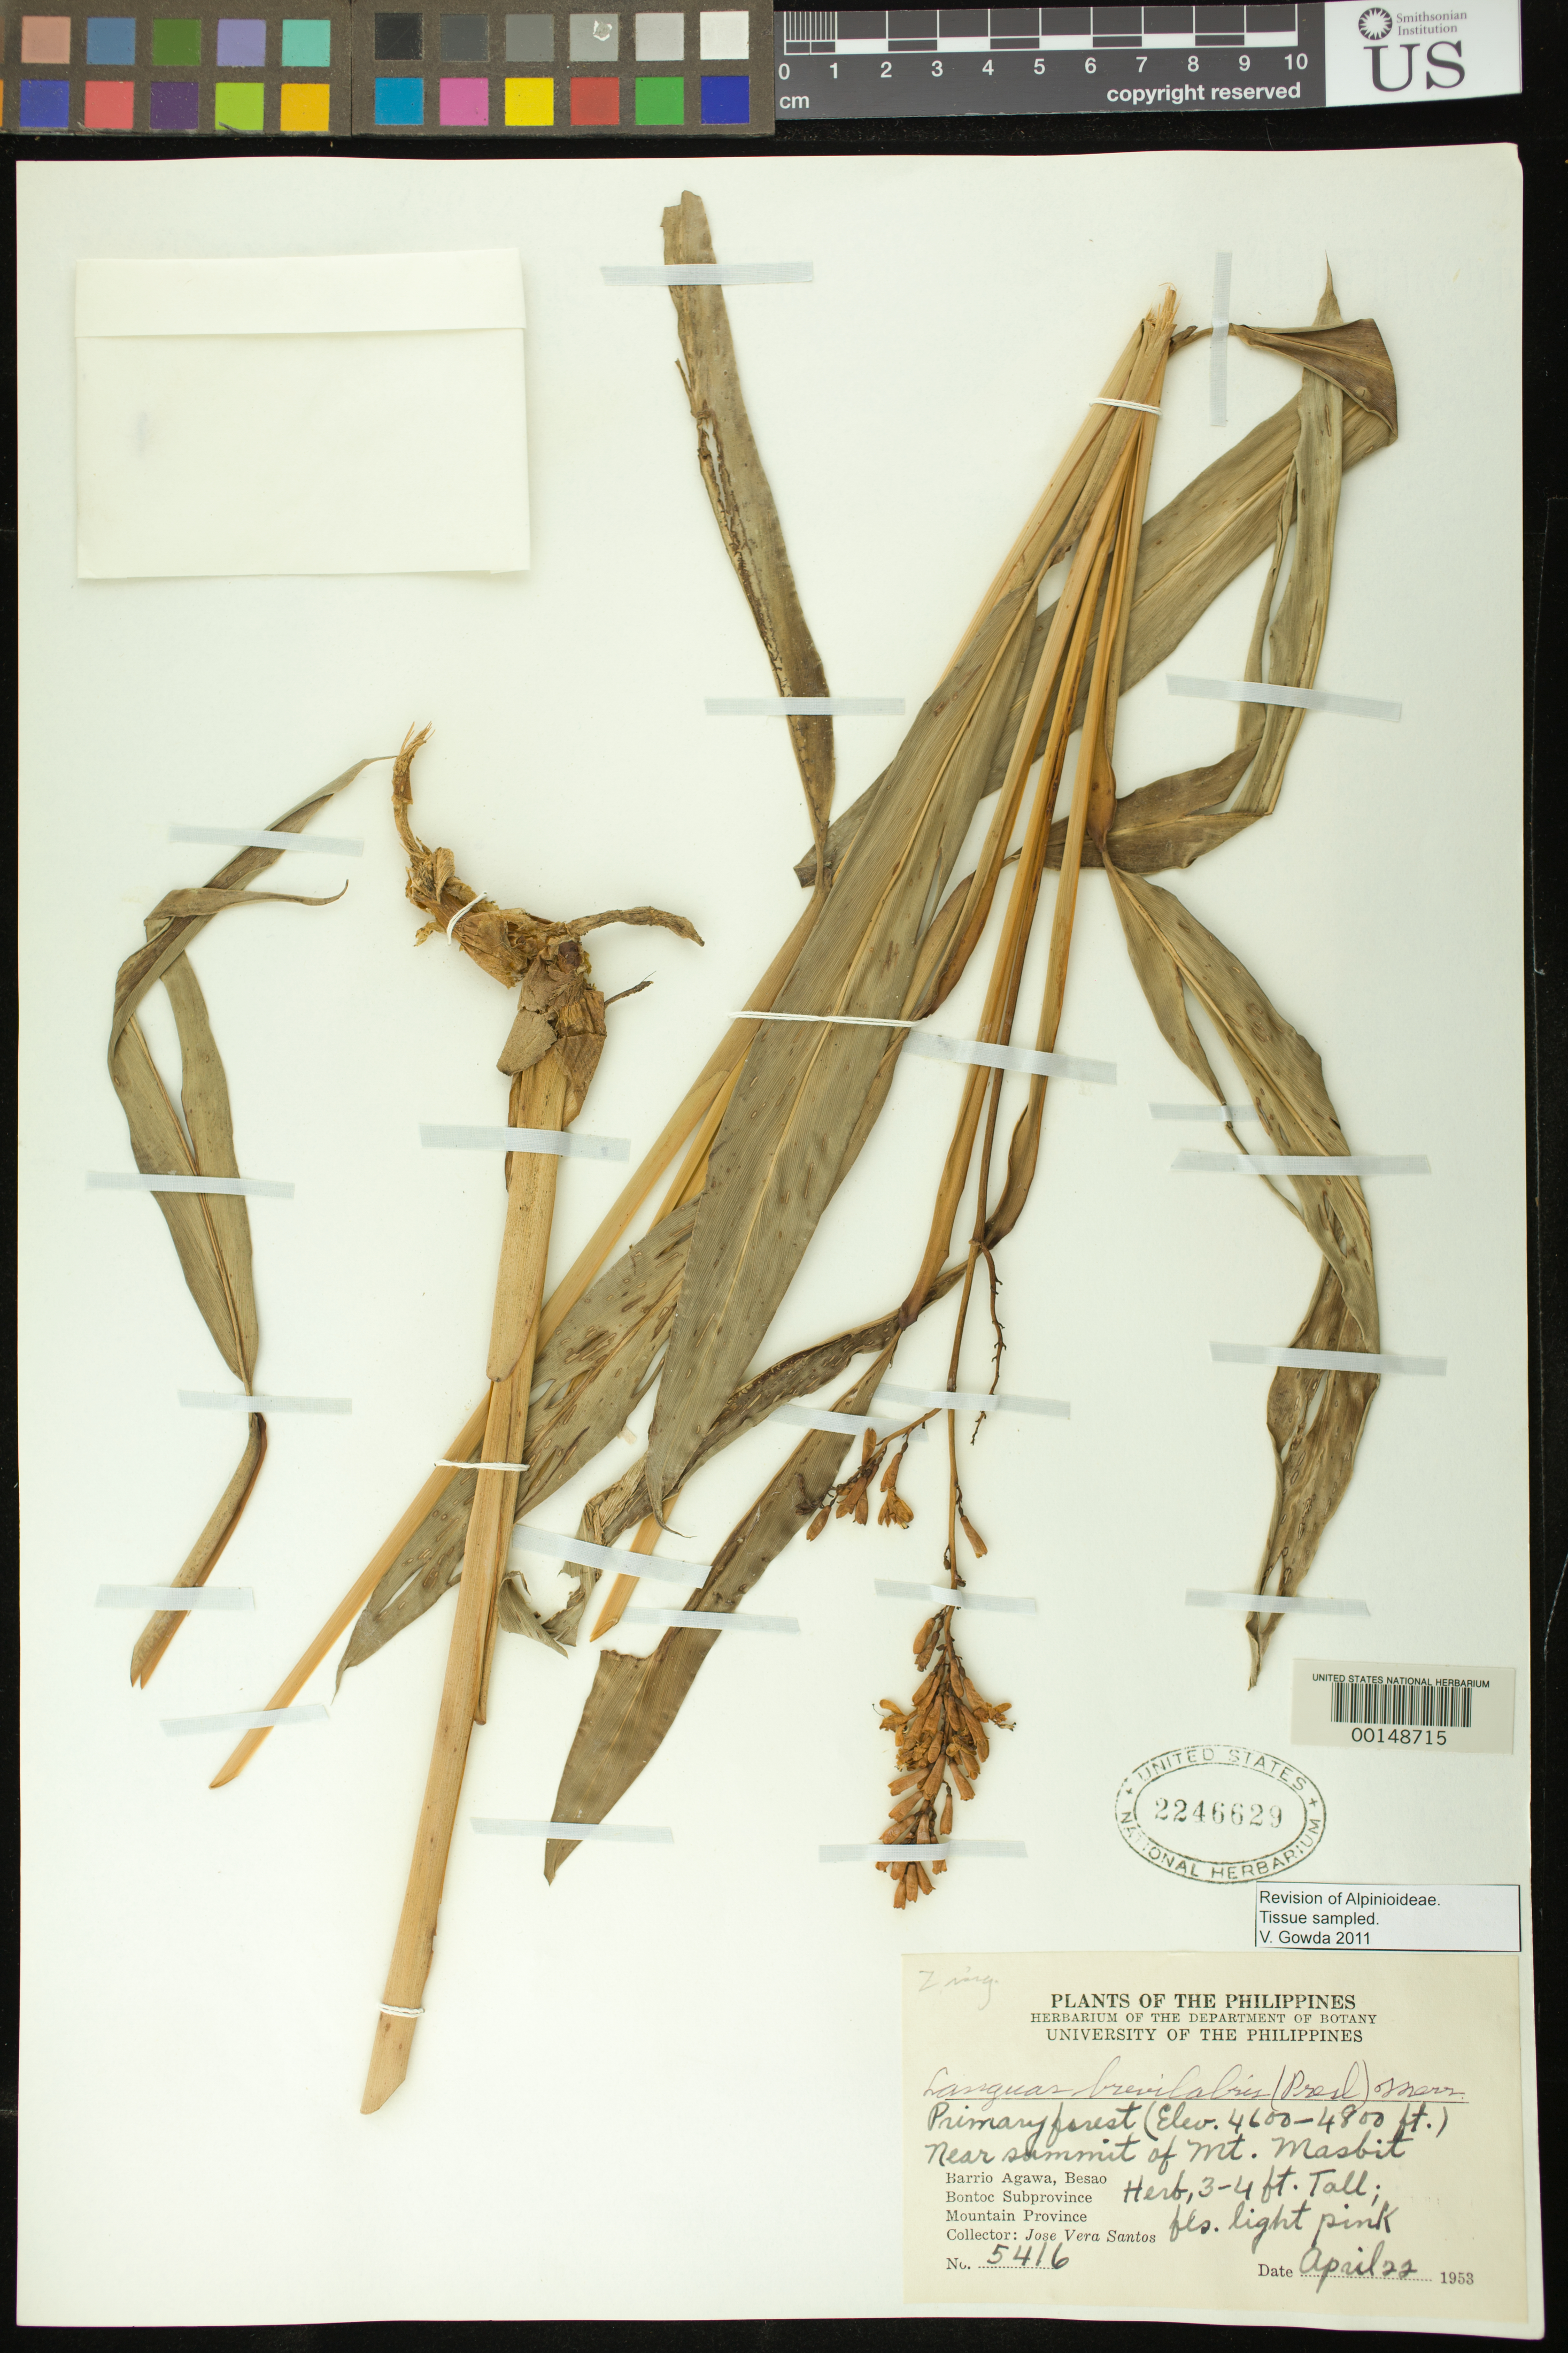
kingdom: Plantae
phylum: Tracheophyta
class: Liliopsida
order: Zingiberales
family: Zingiberaceae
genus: Alpinia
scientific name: Alpinia brevilabris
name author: C. Presl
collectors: J. V. Santos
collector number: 5416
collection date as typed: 22 Apr 1953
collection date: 1953-04-22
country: Philippines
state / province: Cordillera (Administrative Region)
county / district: Mountain province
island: Luzon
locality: Barrio agawa, besao, bontoc subprovince, near summit of mt. masbit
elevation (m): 1402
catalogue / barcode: US 2246629